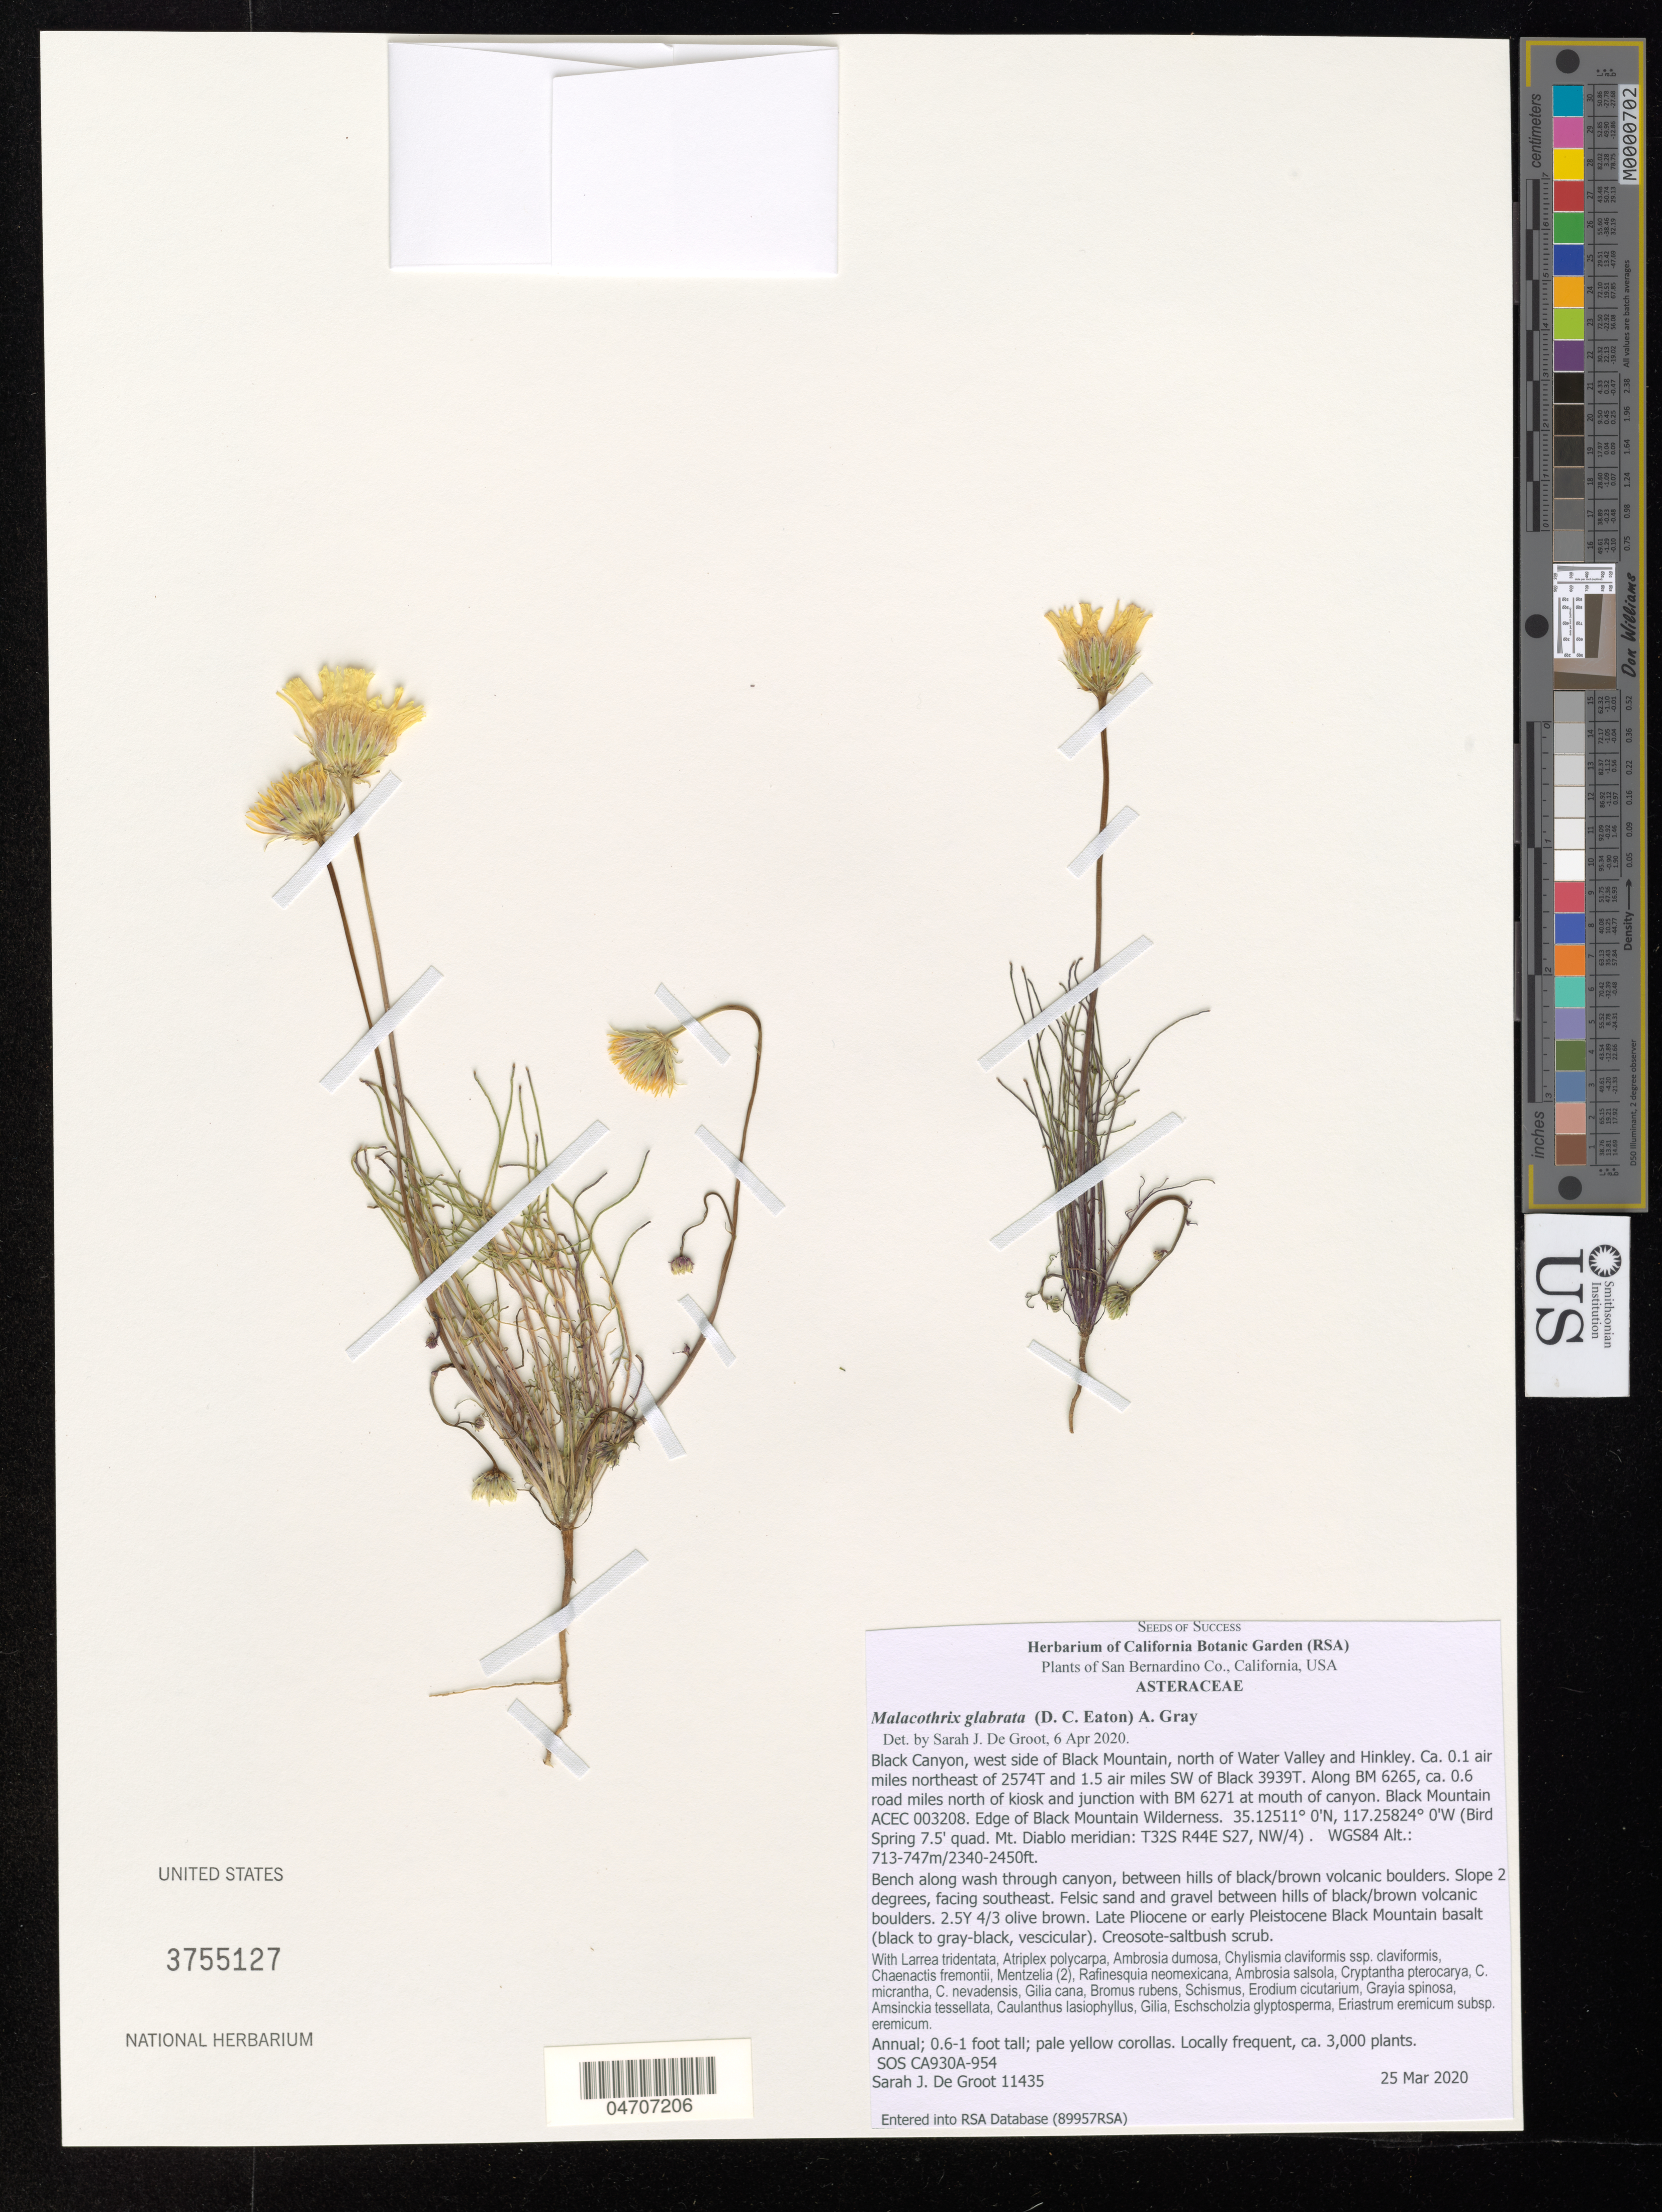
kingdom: Plantae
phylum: Tracheophyta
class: Magnoliopsida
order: Asterales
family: Asteraceae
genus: Malacothrix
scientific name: Malacothrix glabrata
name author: (A. Gray ex D.C. Eaton) A. Gray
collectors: S. De Groot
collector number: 11435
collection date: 2020-03-25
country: United States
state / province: California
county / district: San Bernardino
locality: San Bernardino Co. Black Canyon, west side of Black Mountain, north of Water Valley and Hinkley. Ca. 0.1 air miles southeast of 2574T and 1.5 air miles SW of Black 3939T. Along BM 6265, ca. 0.6 road miles north of kiosk and junction with BM 6271 at mouth of canyon. Black Mountain ACEC 003208. Edge of Black Mountain Wilderness. (Bird Spring 7.5' quad. Mt. Diablo meridian: T32S R44E S27, NW/4). WGS84.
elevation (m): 713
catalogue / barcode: US 3755127